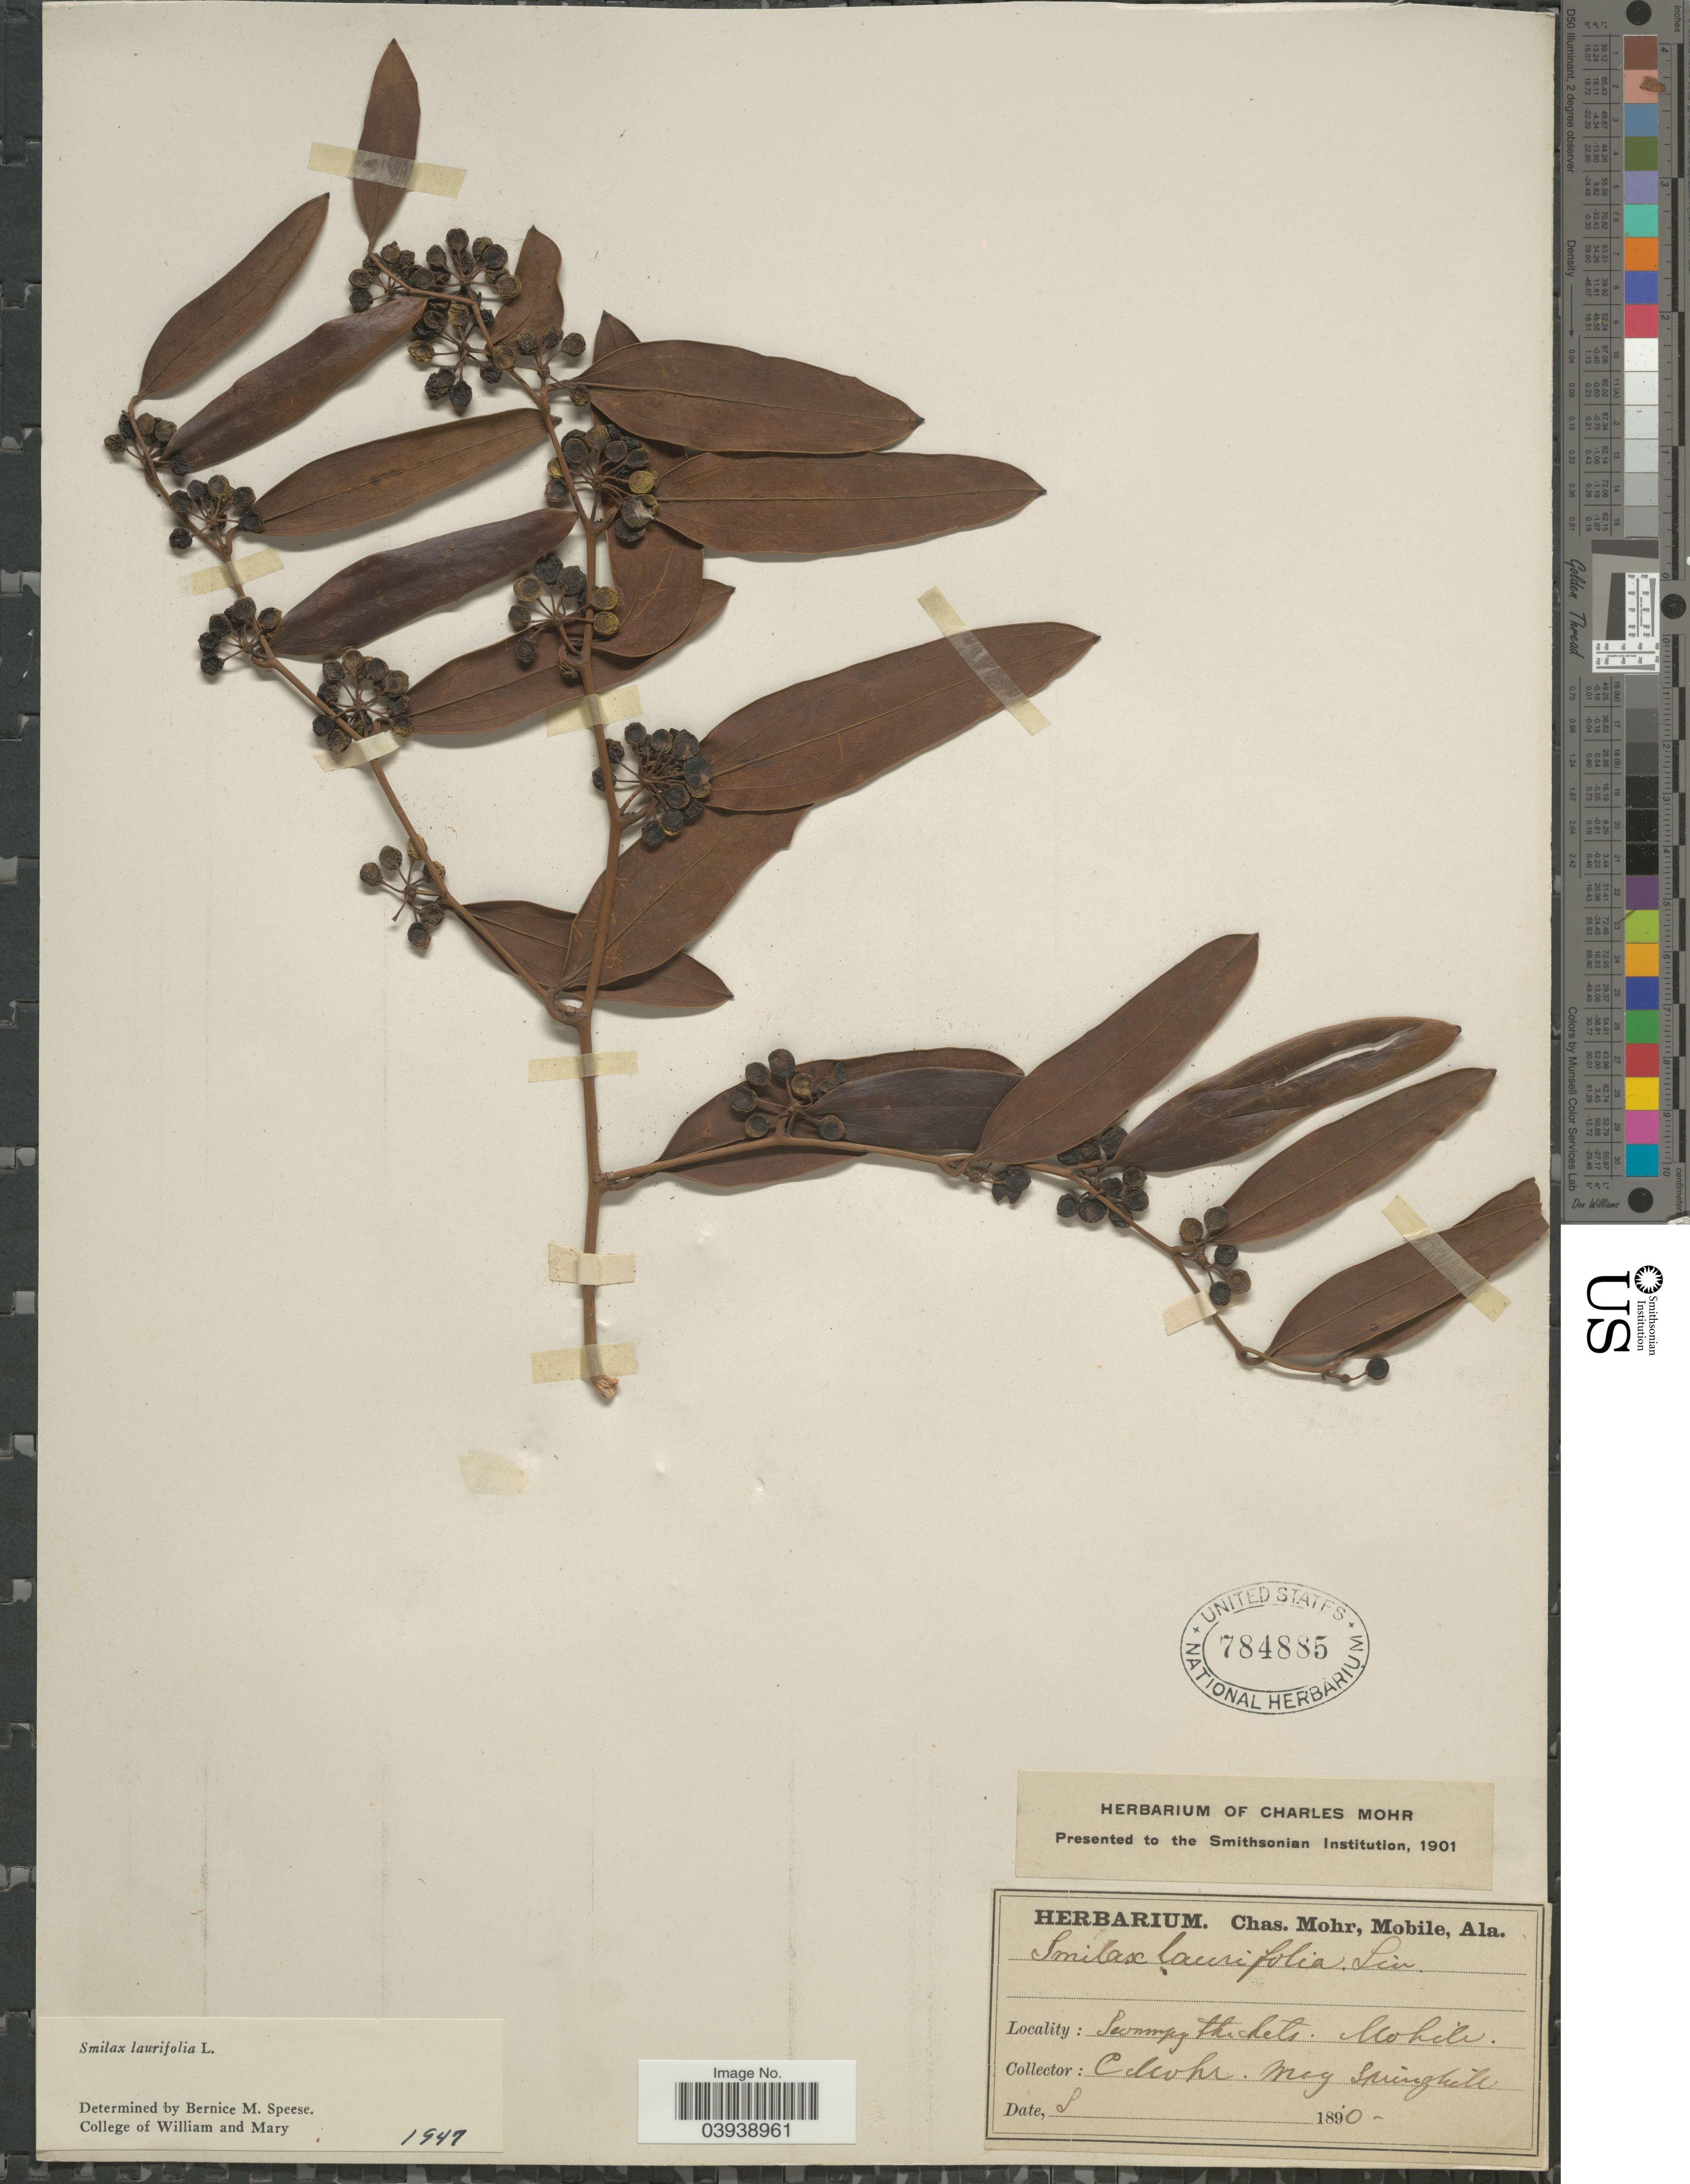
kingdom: Plantae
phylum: Tracheophyta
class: Liliopsida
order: Liliales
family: Smilacaceae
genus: Smilax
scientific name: Smilax laurifolia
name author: L.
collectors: Mohr, C. T. (herbarium)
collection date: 1890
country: United States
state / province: Alabama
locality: Swampy thickets. Mobile. May Springhill.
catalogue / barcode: US 784885